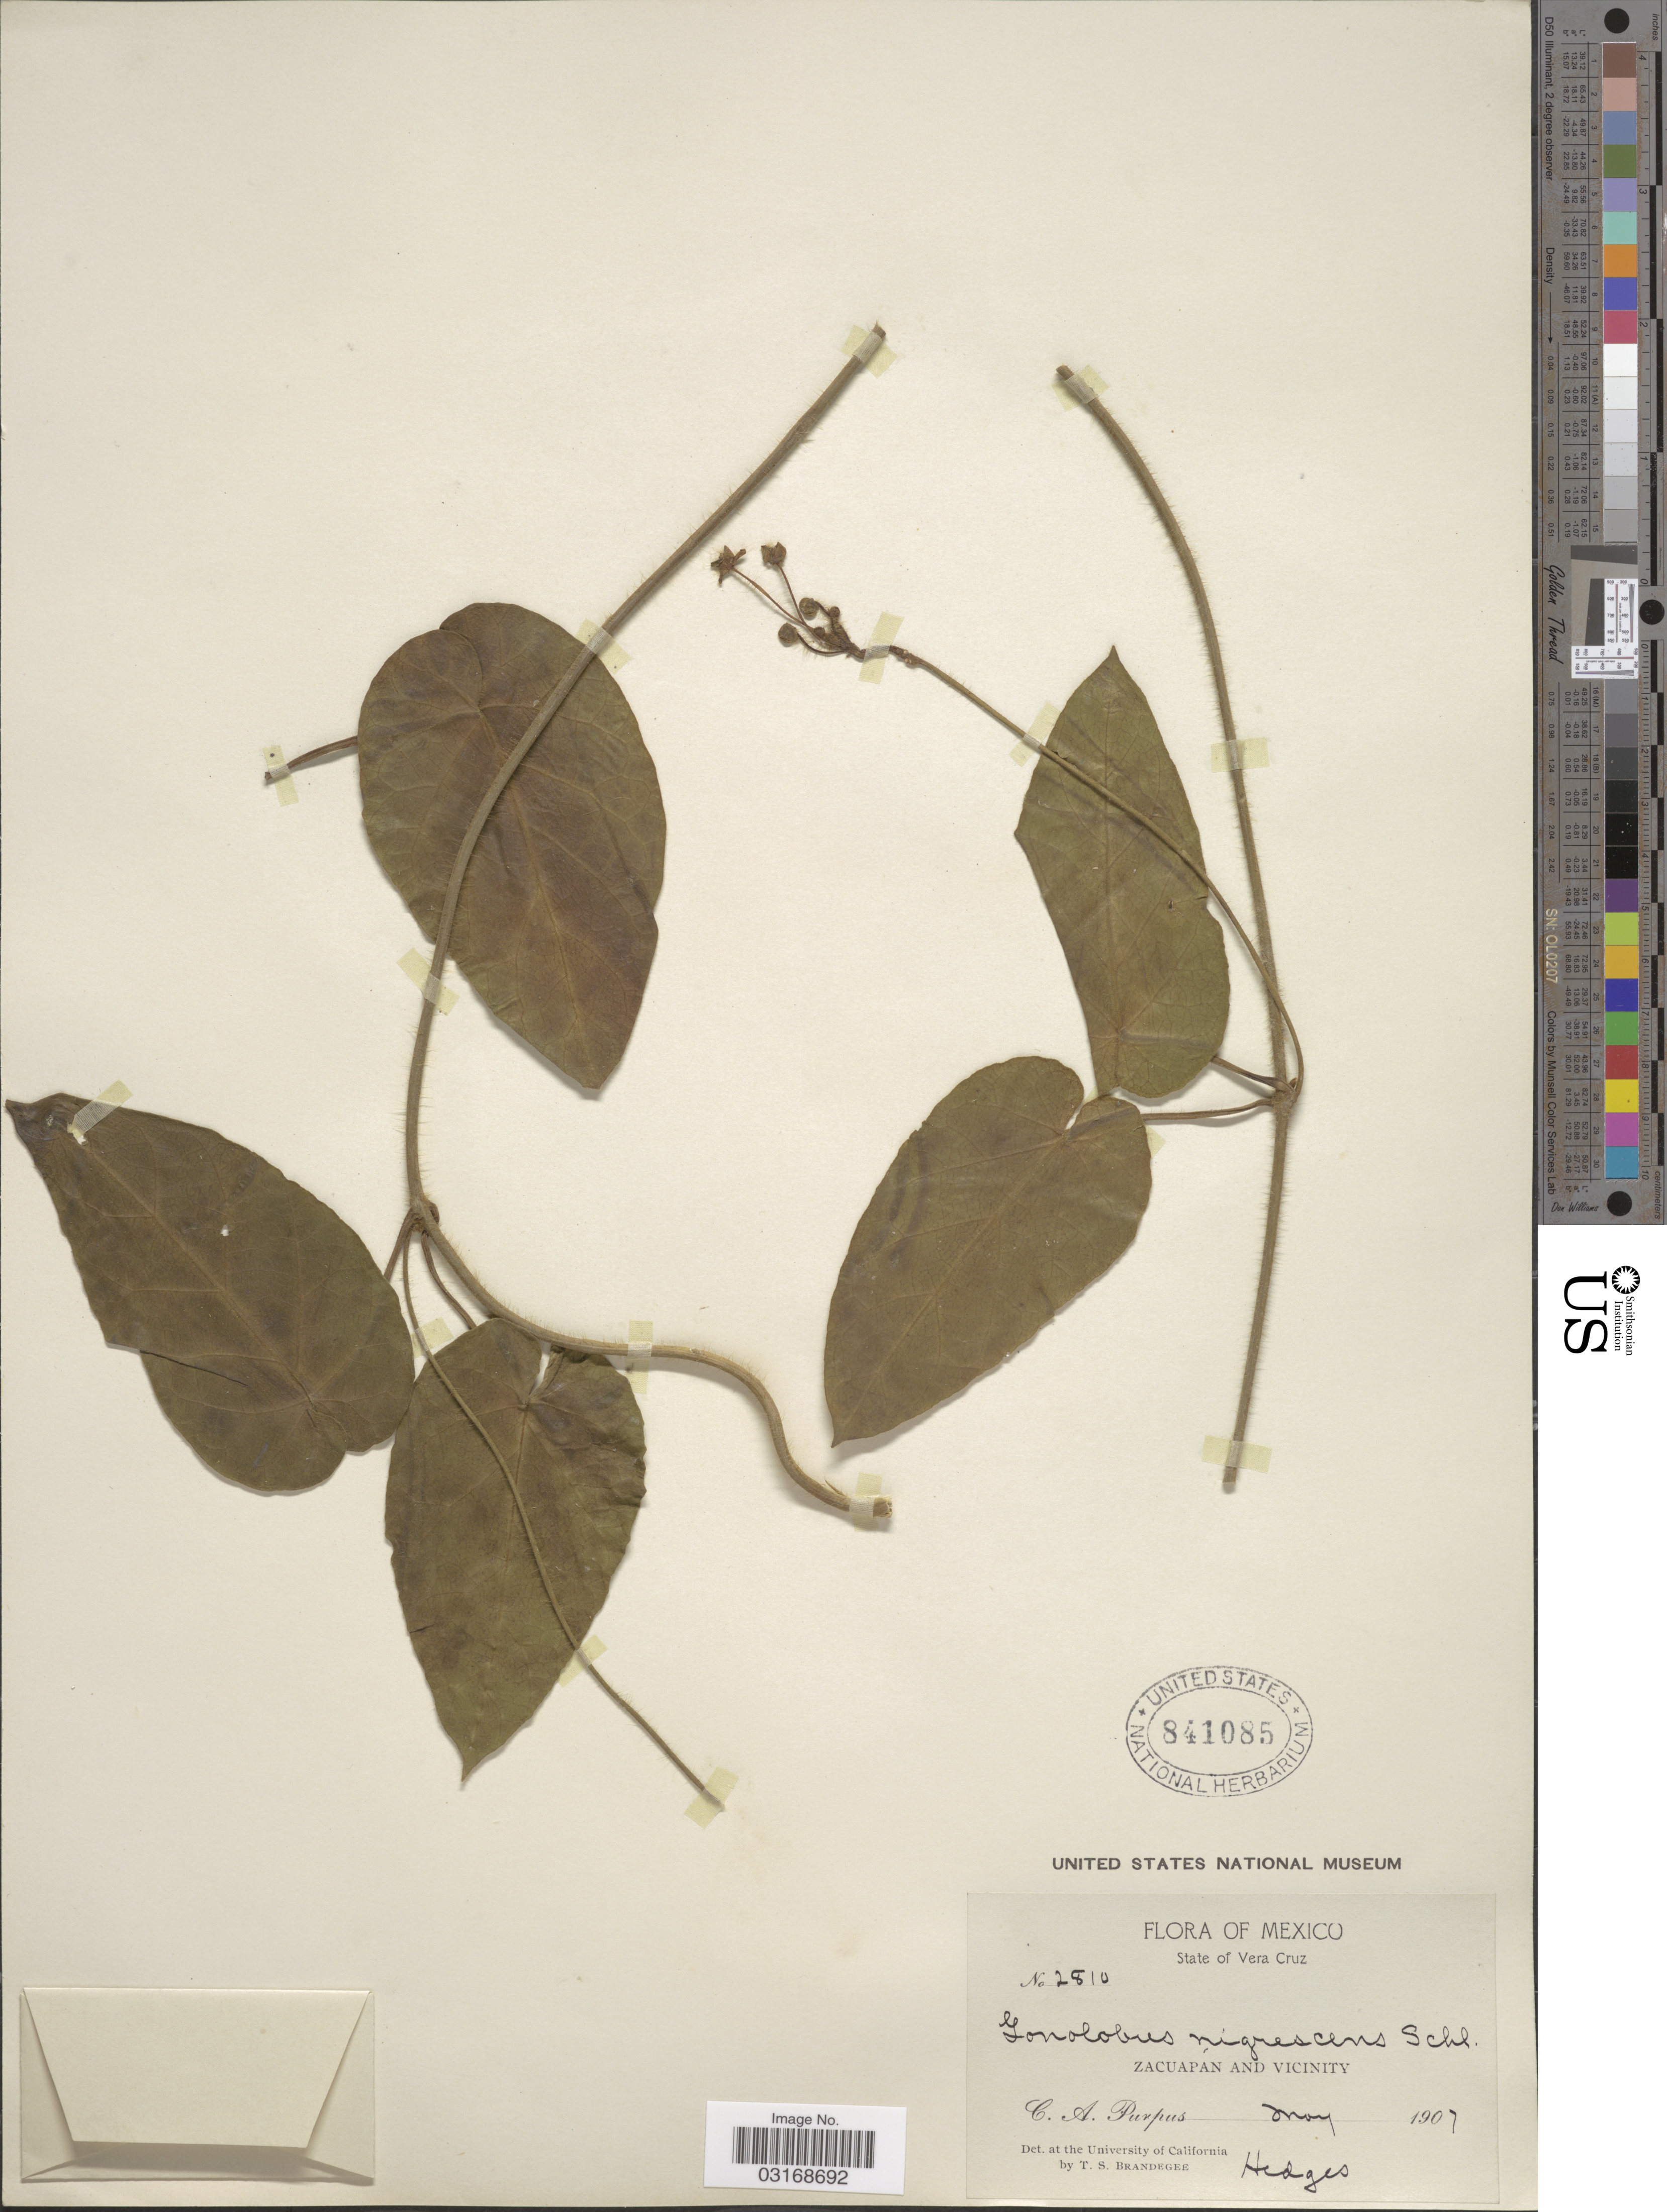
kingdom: Plantae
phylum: Tracheophyta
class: Magnoliopsida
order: Gentianales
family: Apocynaceae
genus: Matelea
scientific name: Matelea nigrescens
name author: (Schltdl.) Woodson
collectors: C. A. Purpus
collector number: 2810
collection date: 1907-05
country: Mexico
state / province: Veracruz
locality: State of Vera Cruz. Zacuapán and Vicinity.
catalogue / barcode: US 841085